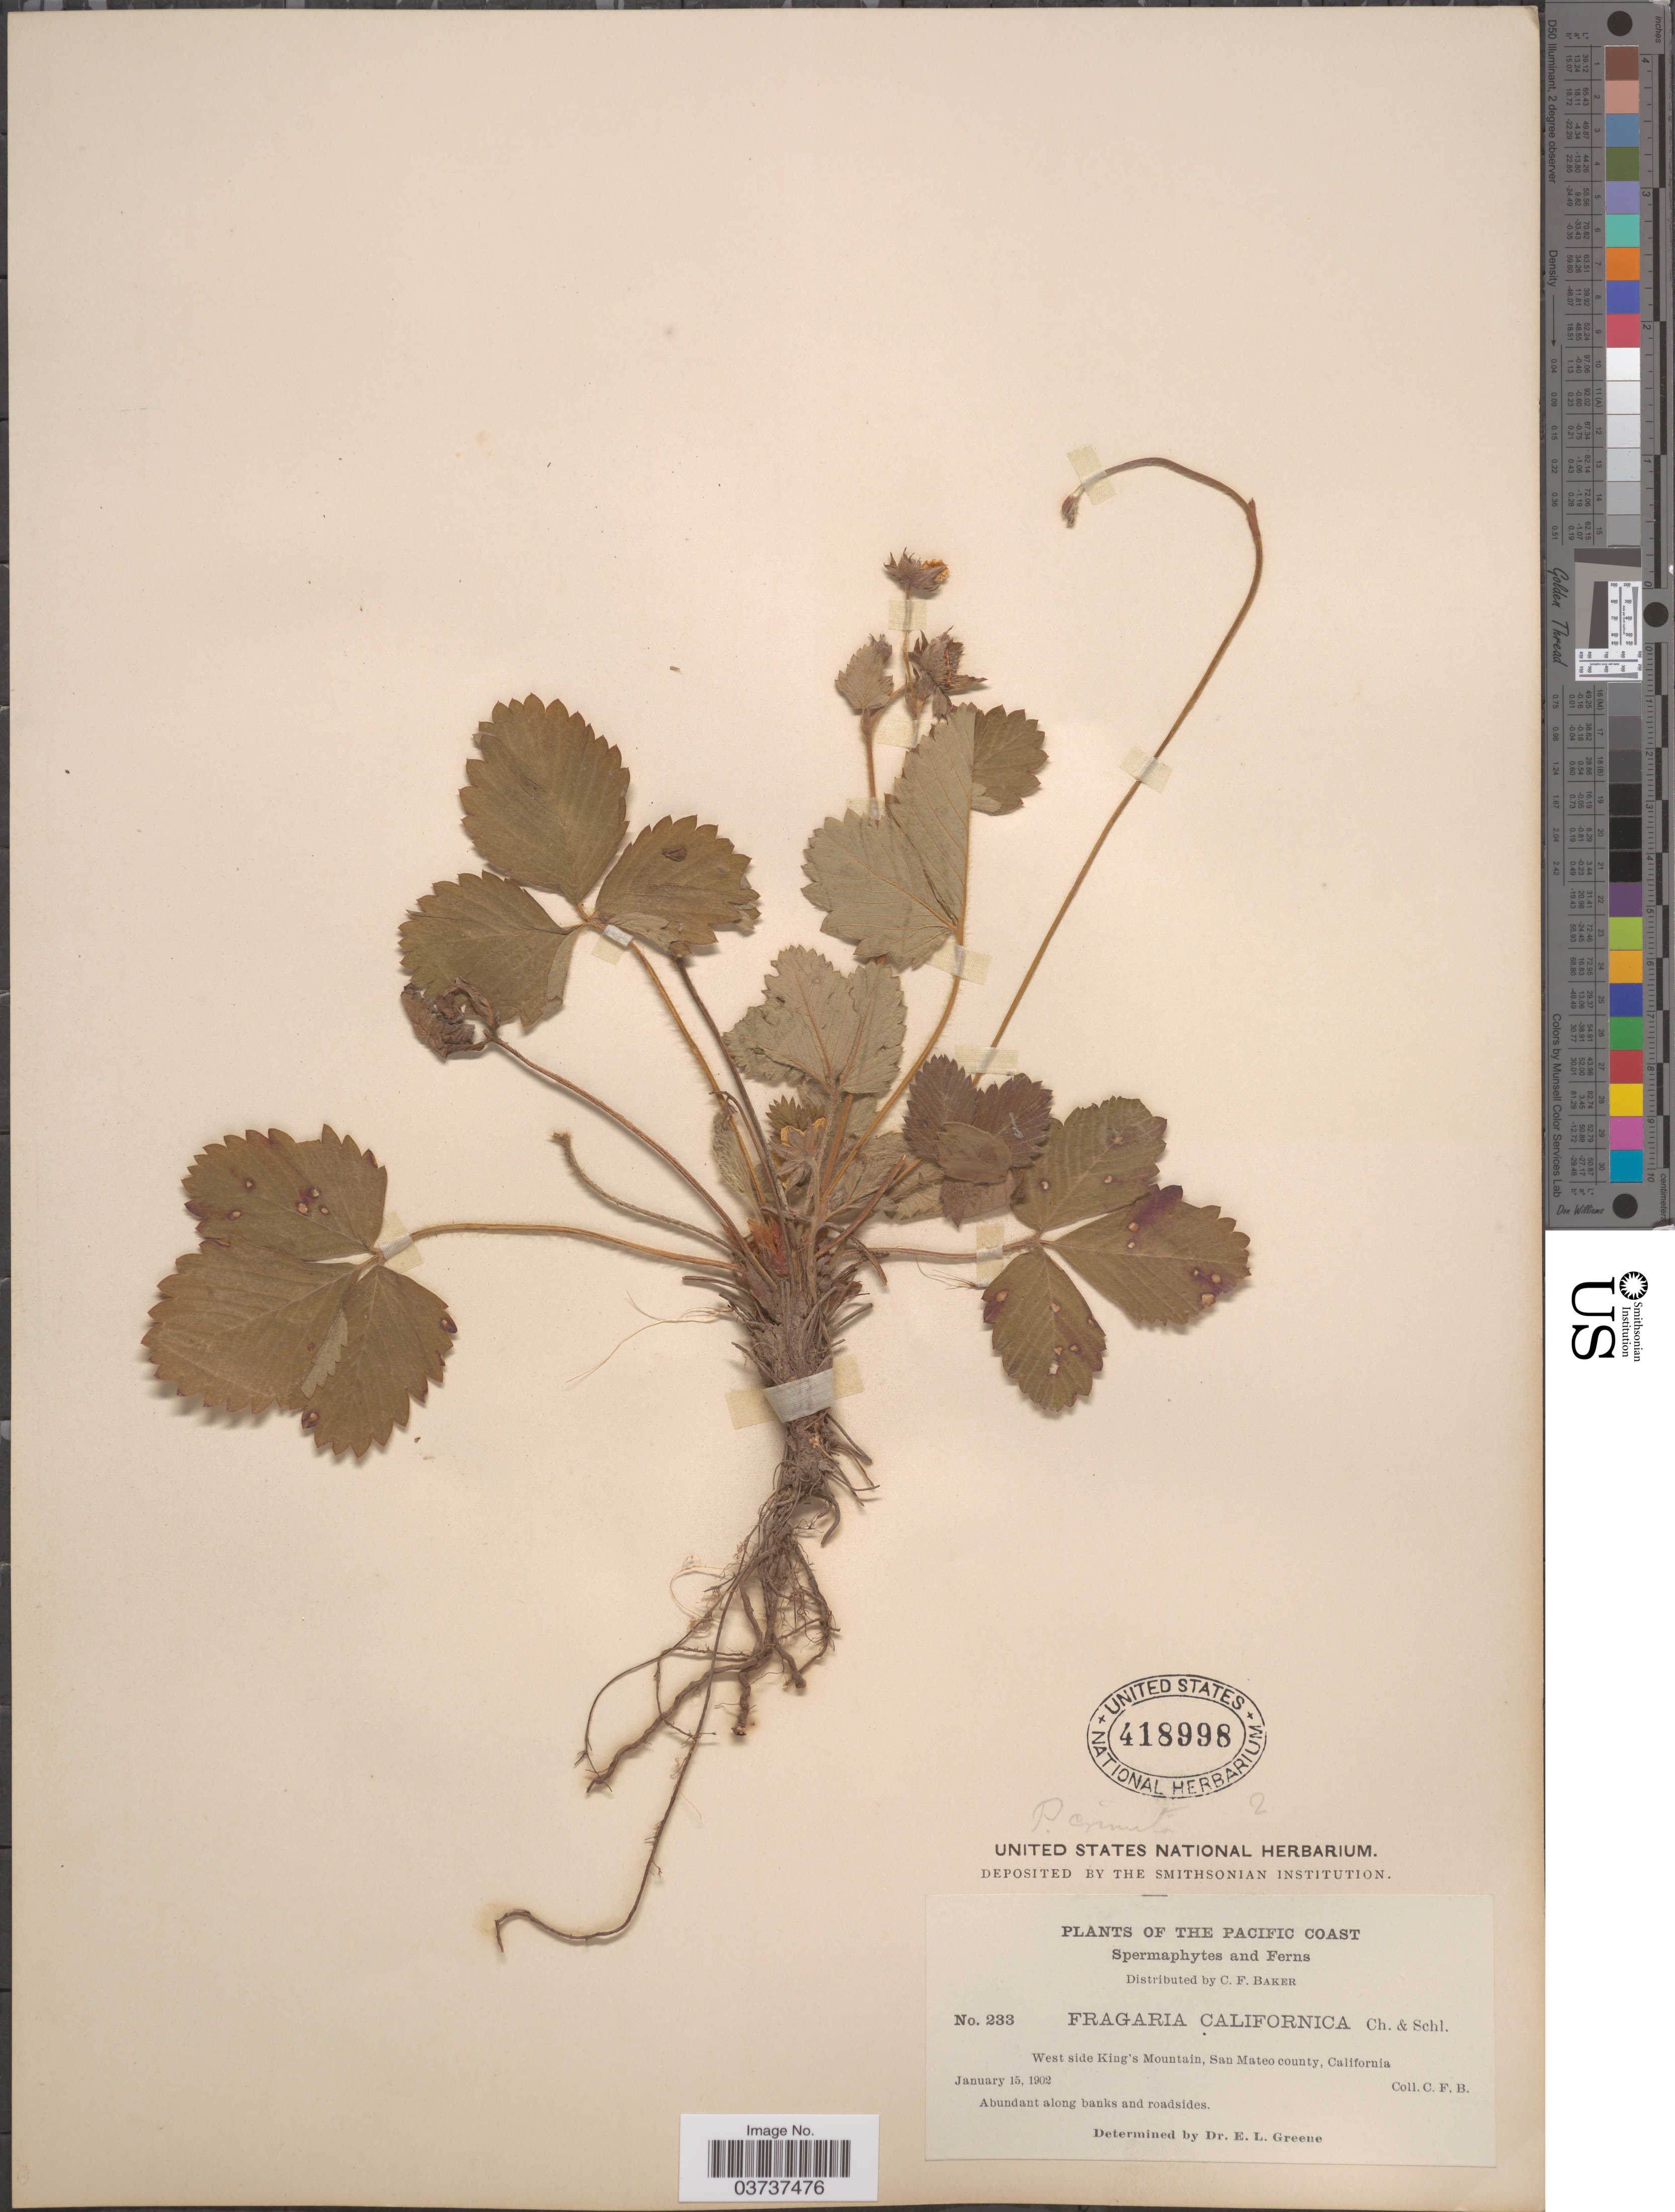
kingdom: Plantae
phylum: Tracheophyta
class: Magnoliopsida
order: Rosales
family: Rosaceae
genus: Fragaria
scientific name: Fragaria vesca subsp. bracteata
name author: L.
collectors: C. F. Baker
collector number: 233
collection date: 1902-01-15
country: United States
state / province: California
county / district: San Mateo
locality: The Pacific Coast. West side King's Mountain, San Mateo county.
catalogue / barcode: US 418998